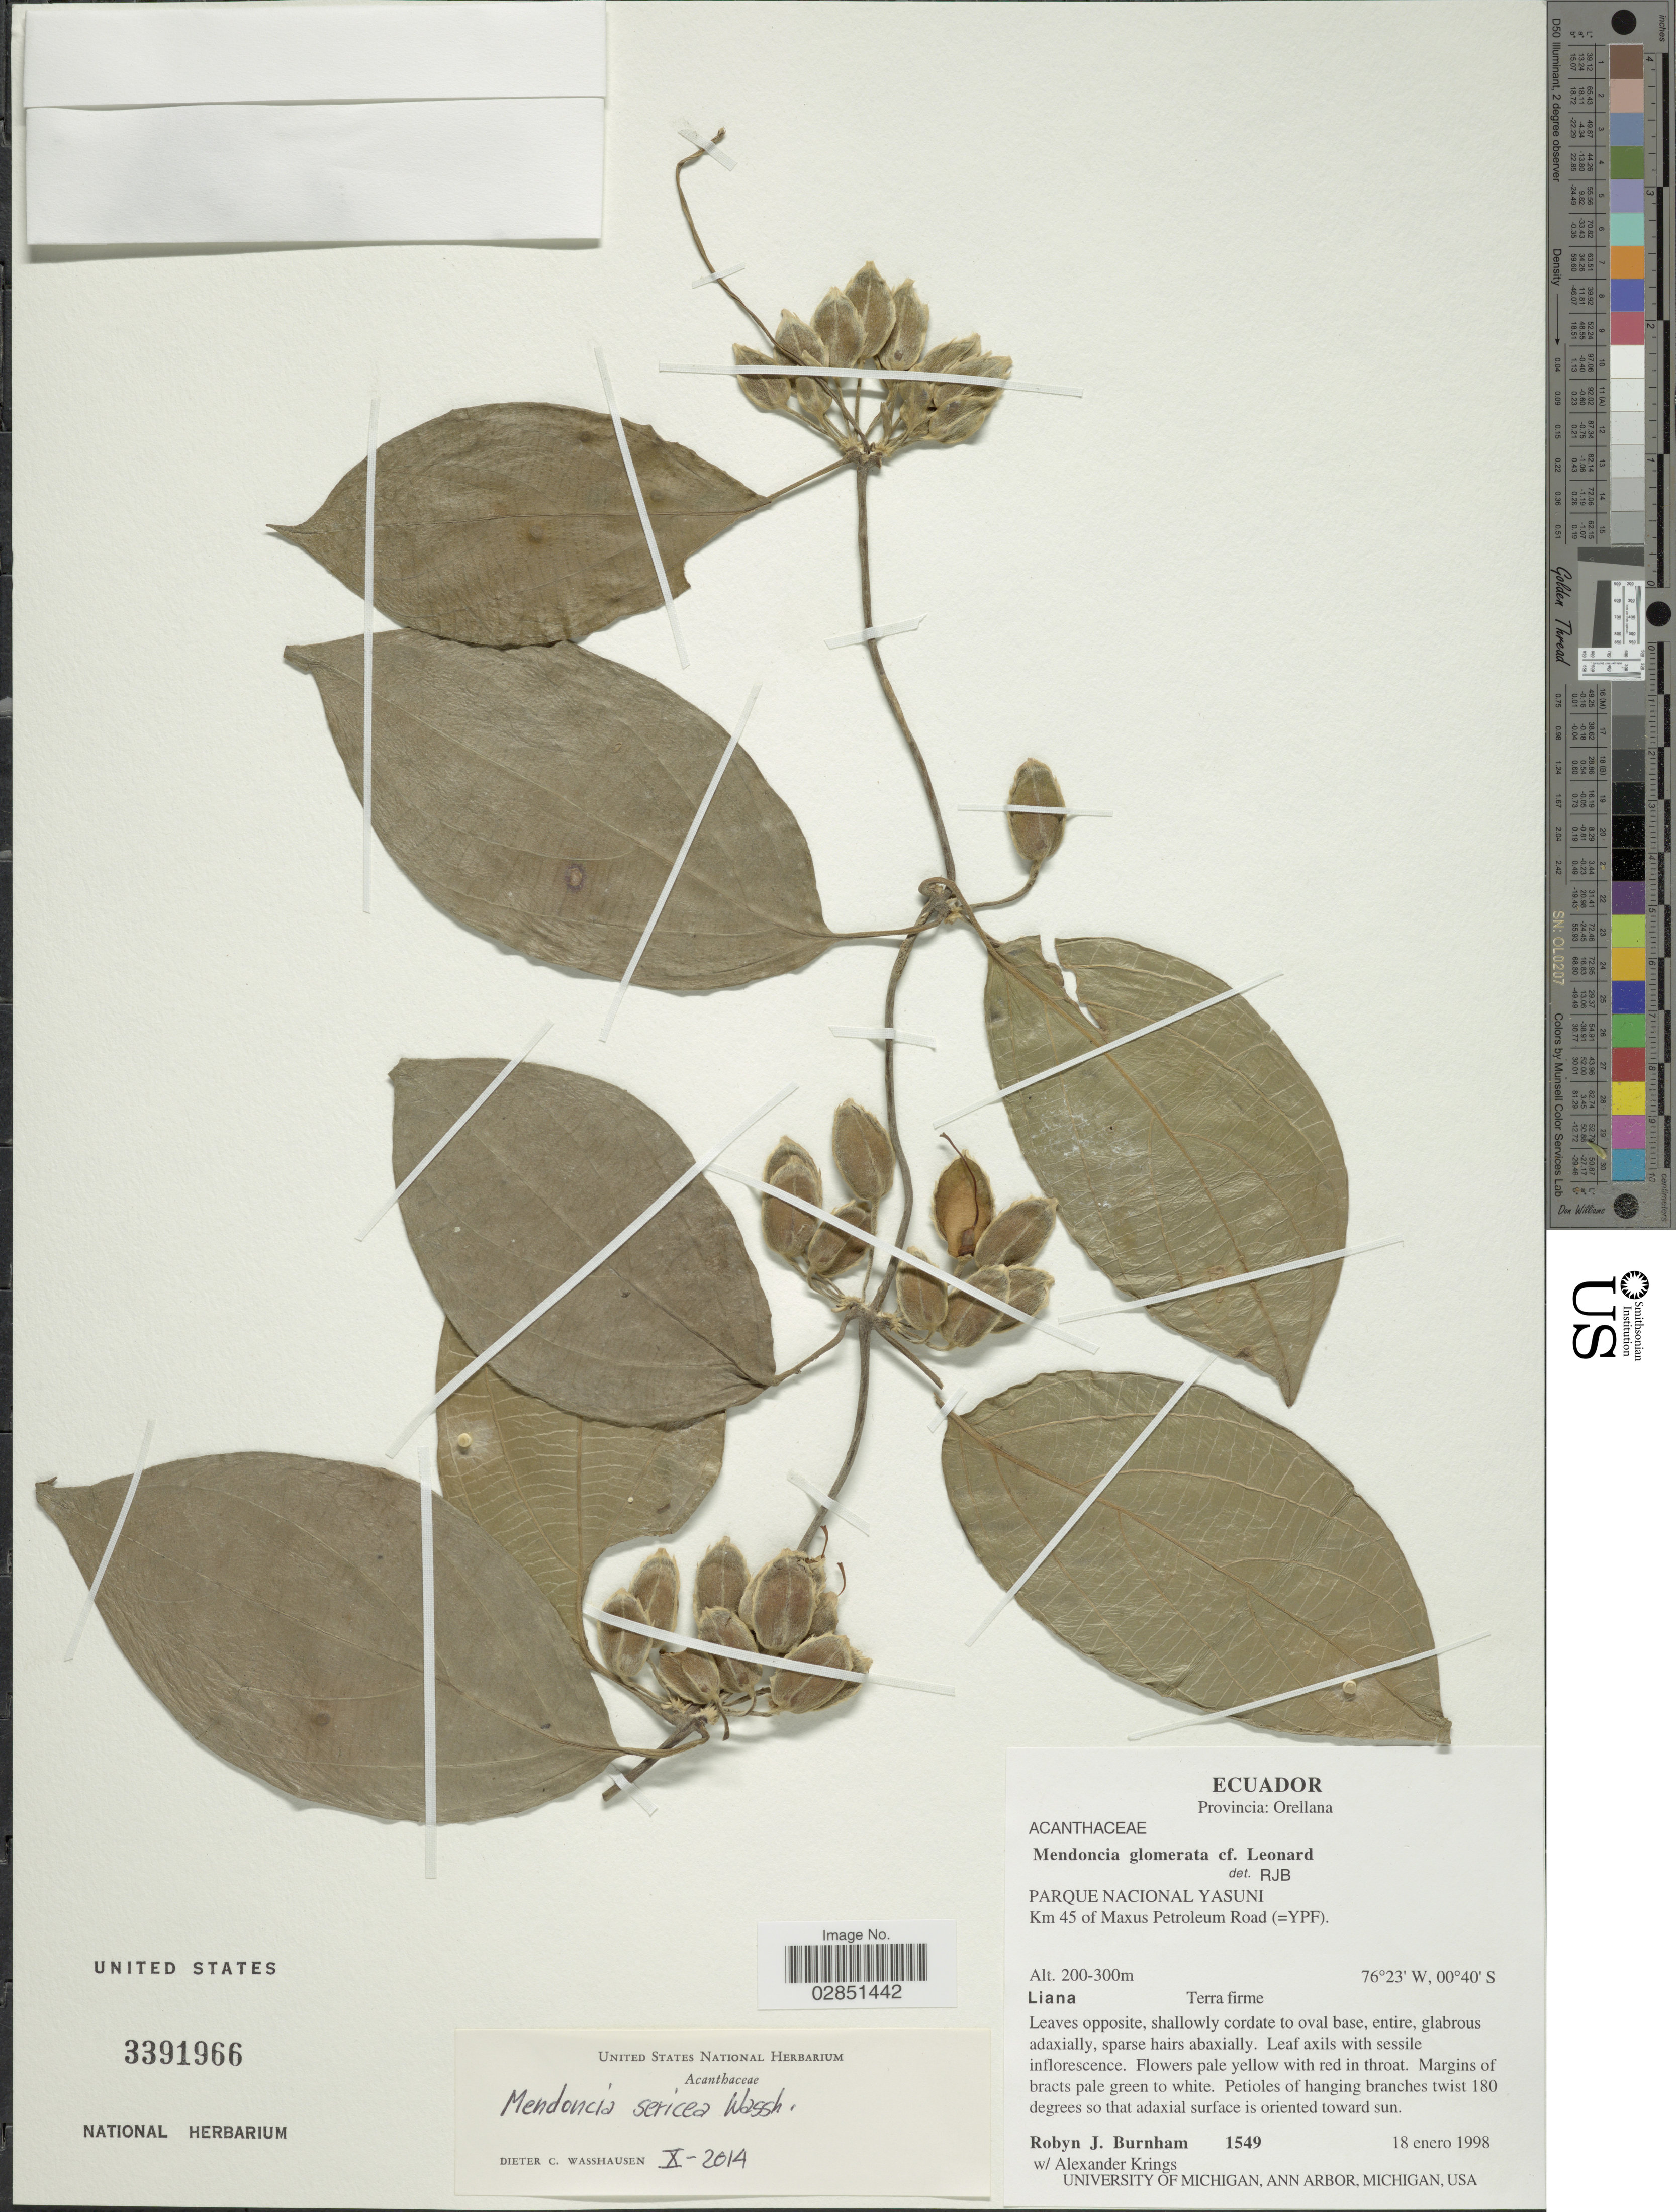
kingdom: Plantae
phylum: Tracheophyta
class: Magnoliopsida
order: Lamiales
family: Acanthaceae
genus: Mendoncia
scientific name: Mendoncia sericea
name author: Leonard ex Wassh.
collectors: R. J. Burnham & A. Krings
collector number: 1549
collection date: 1998-01-18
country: Ecuador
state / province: Orellana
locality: Provincia: Orellana. Parque Nacional Yasuni. Km 45 of Maxus Petroleum Road (=YPF).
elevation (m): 200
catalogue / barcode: US 3391966